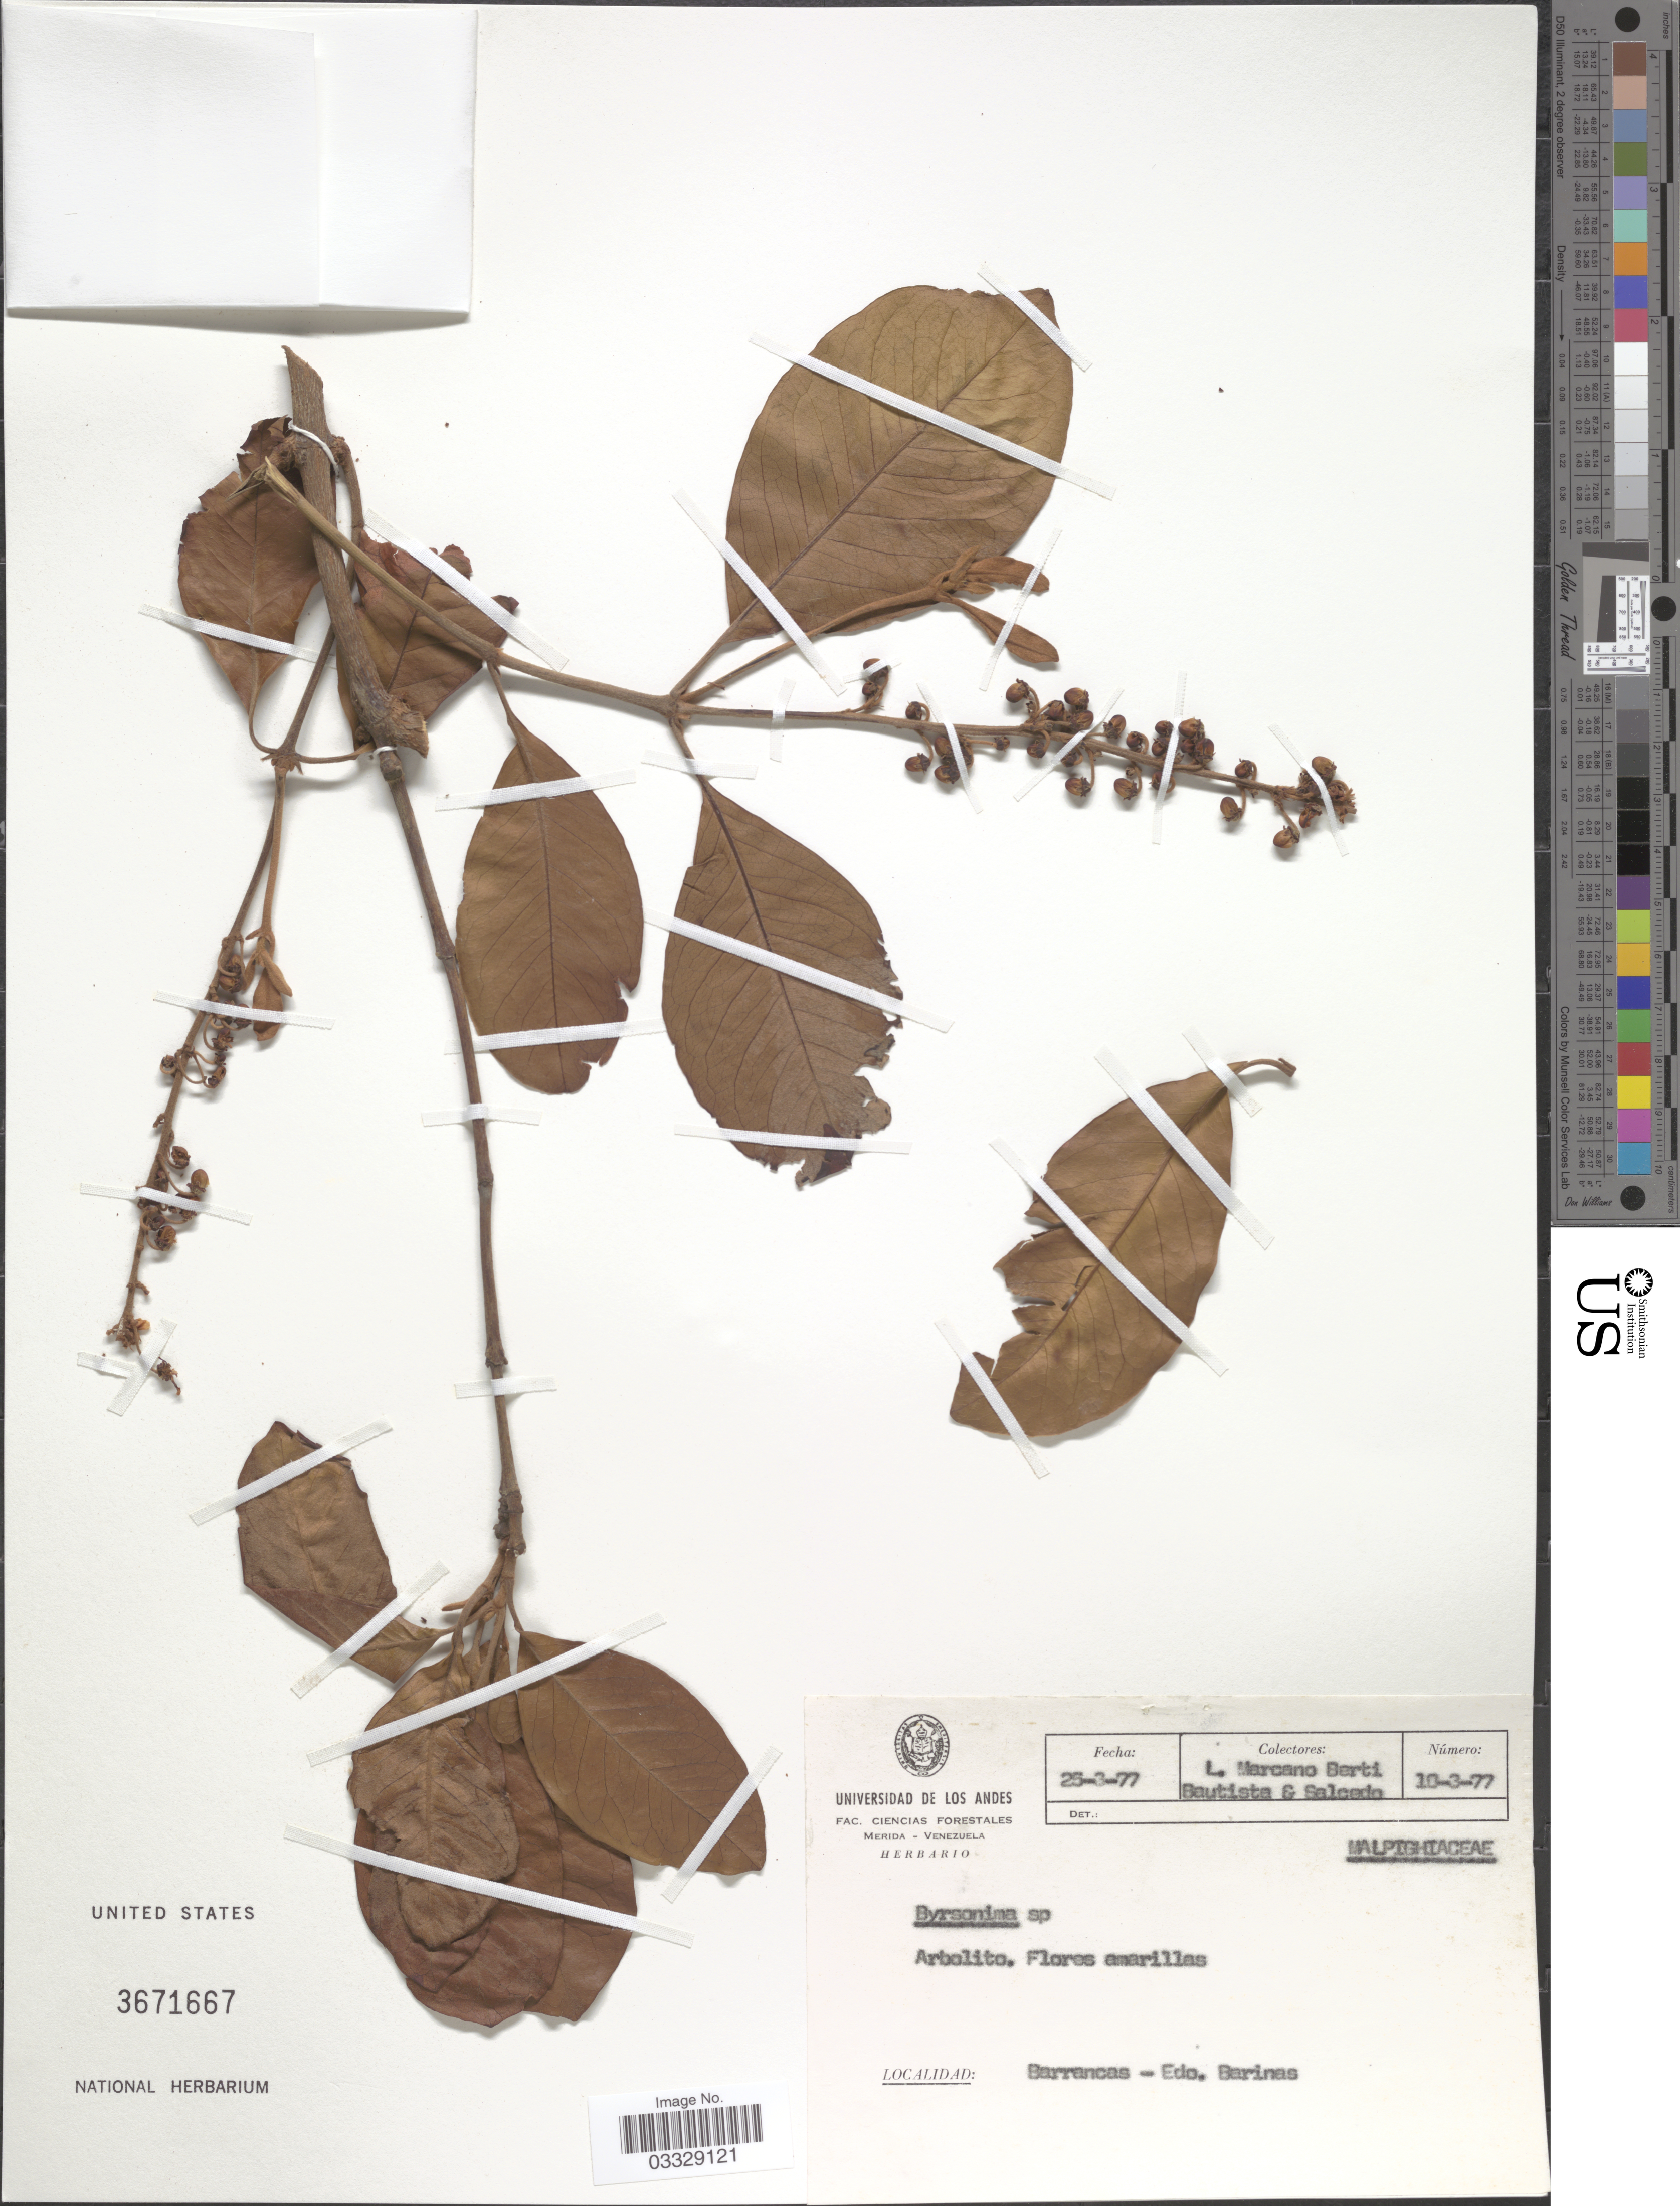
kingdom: Plantae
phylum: Tracheophyta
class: Magnoliopsida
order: Malpighiales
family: Malpighiaceae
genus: Byrsonima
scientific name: Byrsonima sp.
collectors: L. Marcano-Berti, -. Bautista & Salcedo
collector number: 10-3-77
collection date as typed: Transcribed d/m/y: 25/3/77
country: Venezuela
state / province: Barinas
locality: Barrancas.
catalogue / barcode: US 3671667